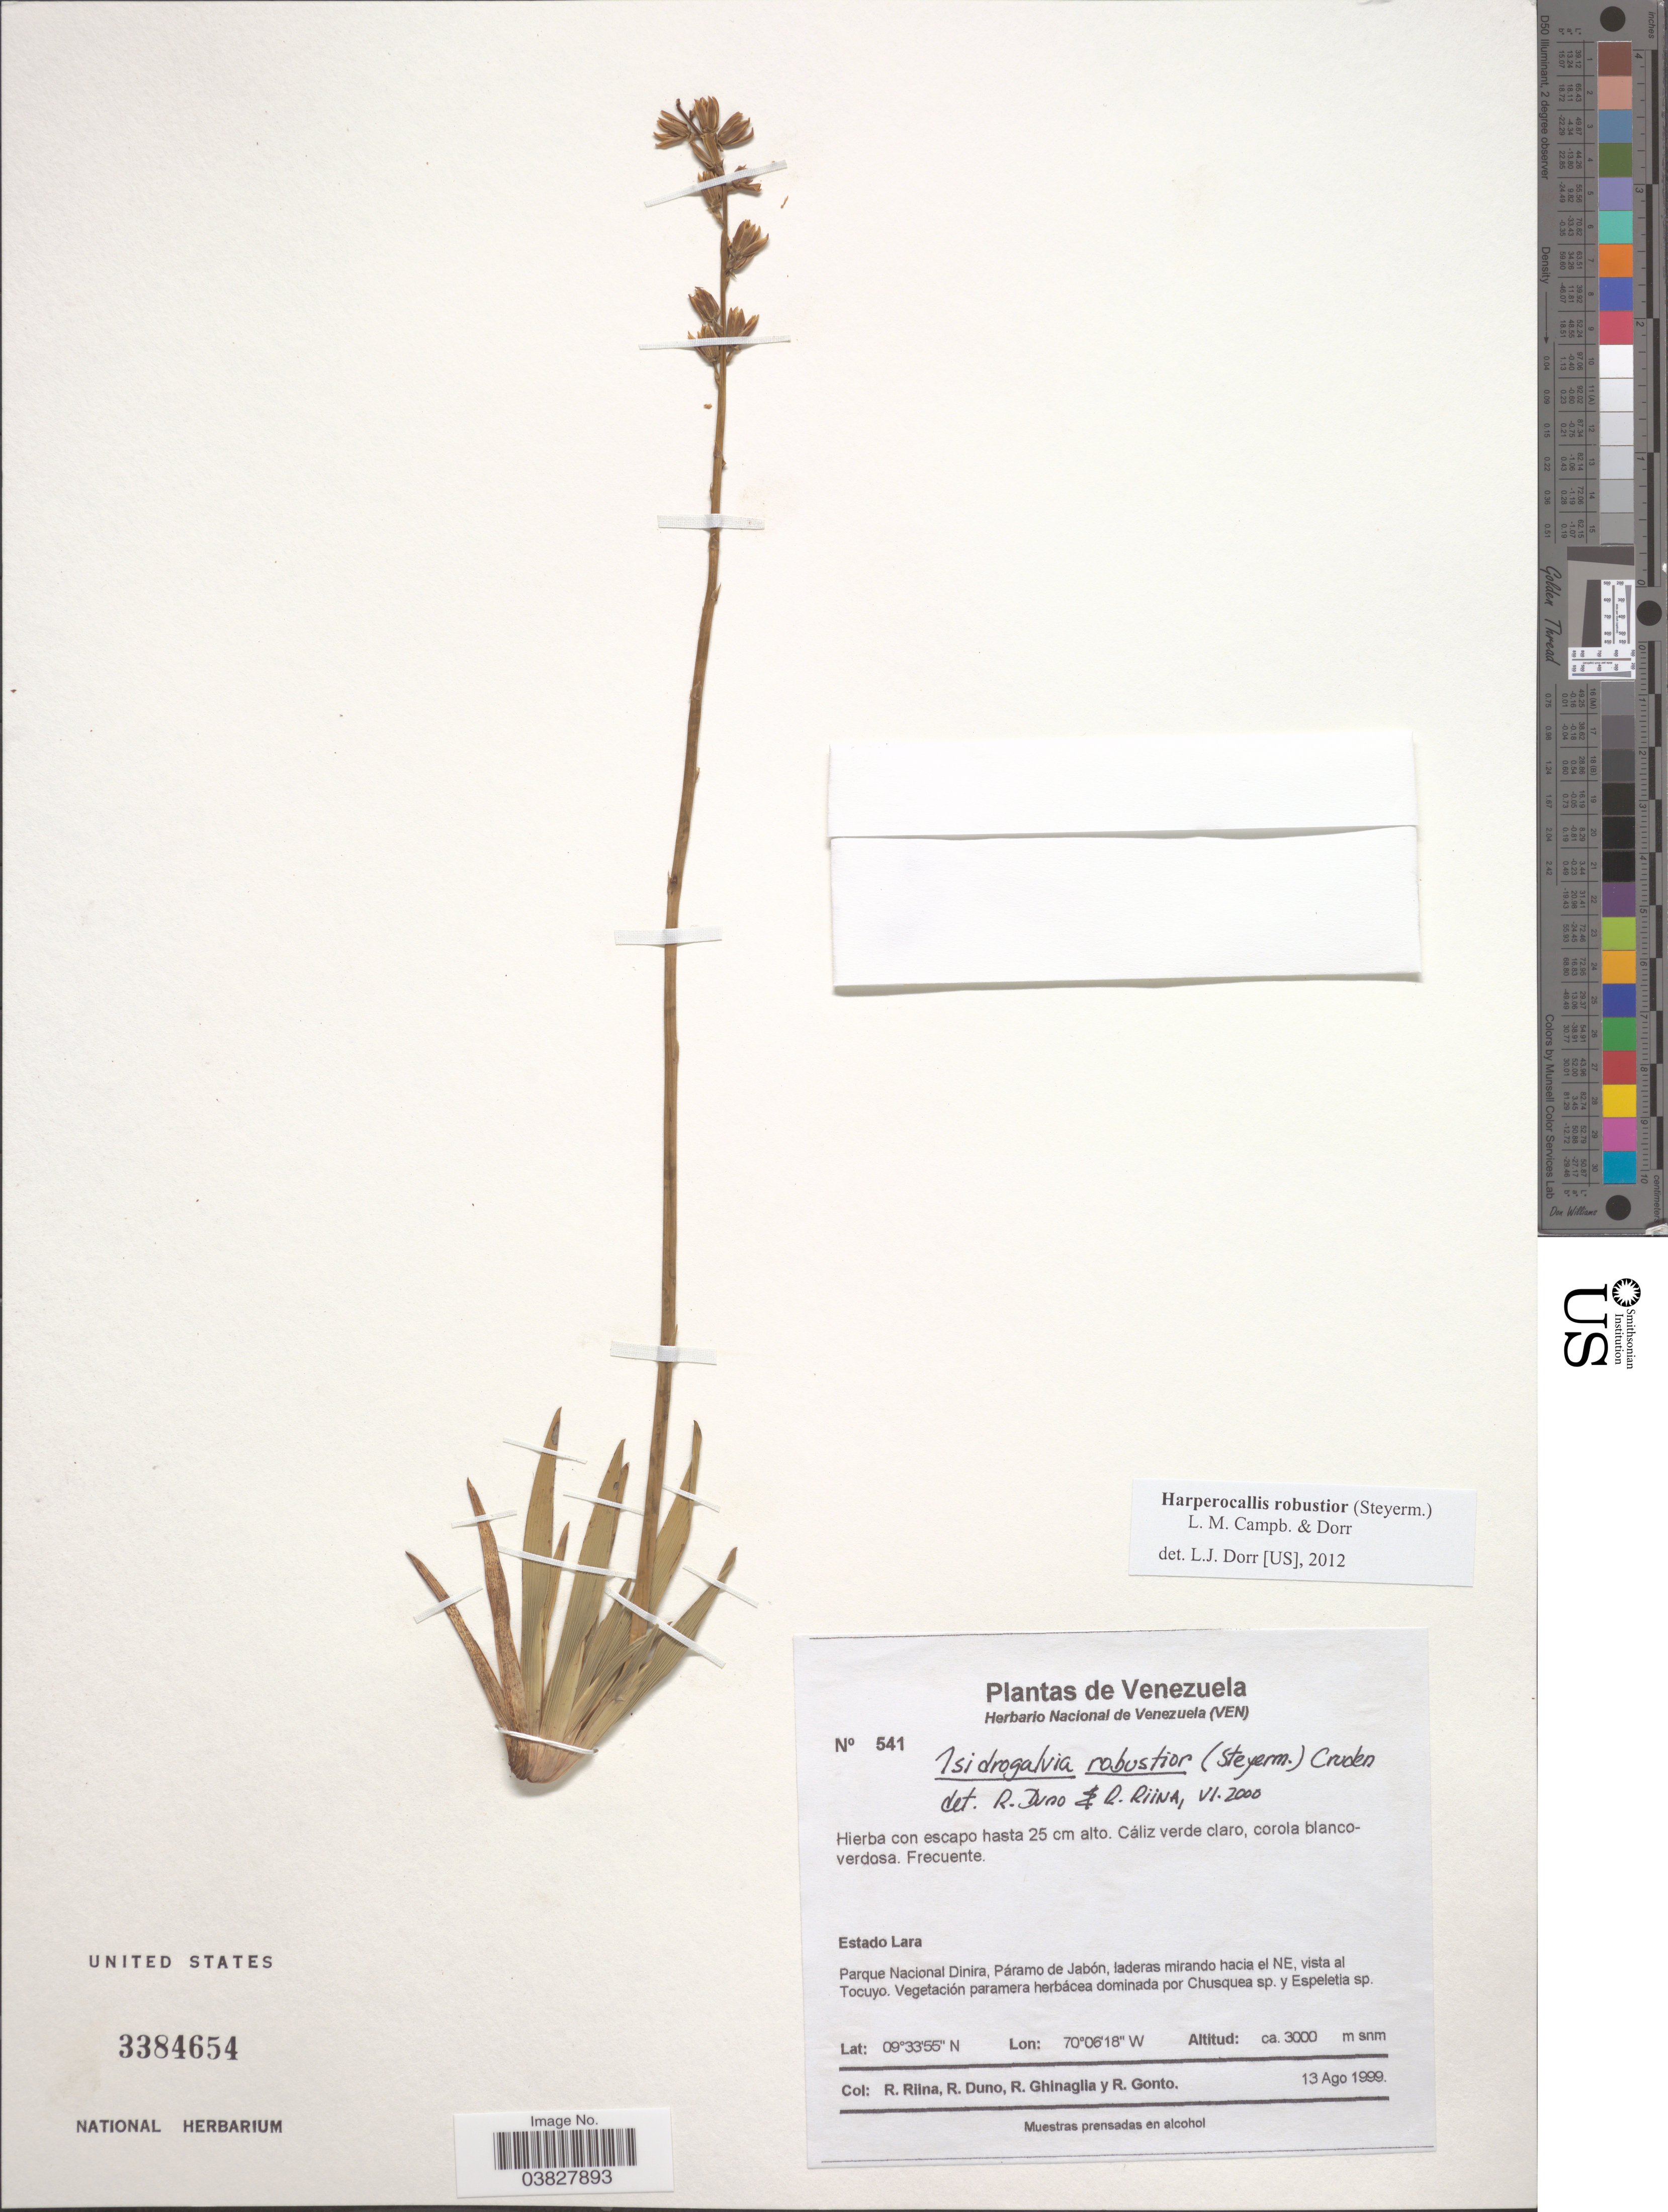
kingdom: Plantae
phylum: Tracheophyta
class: Liliopsida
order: Alismatales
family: Tofieldiaceae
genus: Harperocallis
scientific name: Harperocallis robustior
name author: (Steyerm.) L.M. Campb. & Dorr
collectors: R. Riina, R. Duno, R. Ghinaglia & R. Gonto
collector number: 541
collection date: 1999-08-13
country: Venezuela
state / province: Lara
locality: Parque Nacional Dinira. Páramo de Jabón, laderas mirando hacia el NE, vista al Tocuyo.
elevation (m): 3000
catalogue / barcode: US 3384654